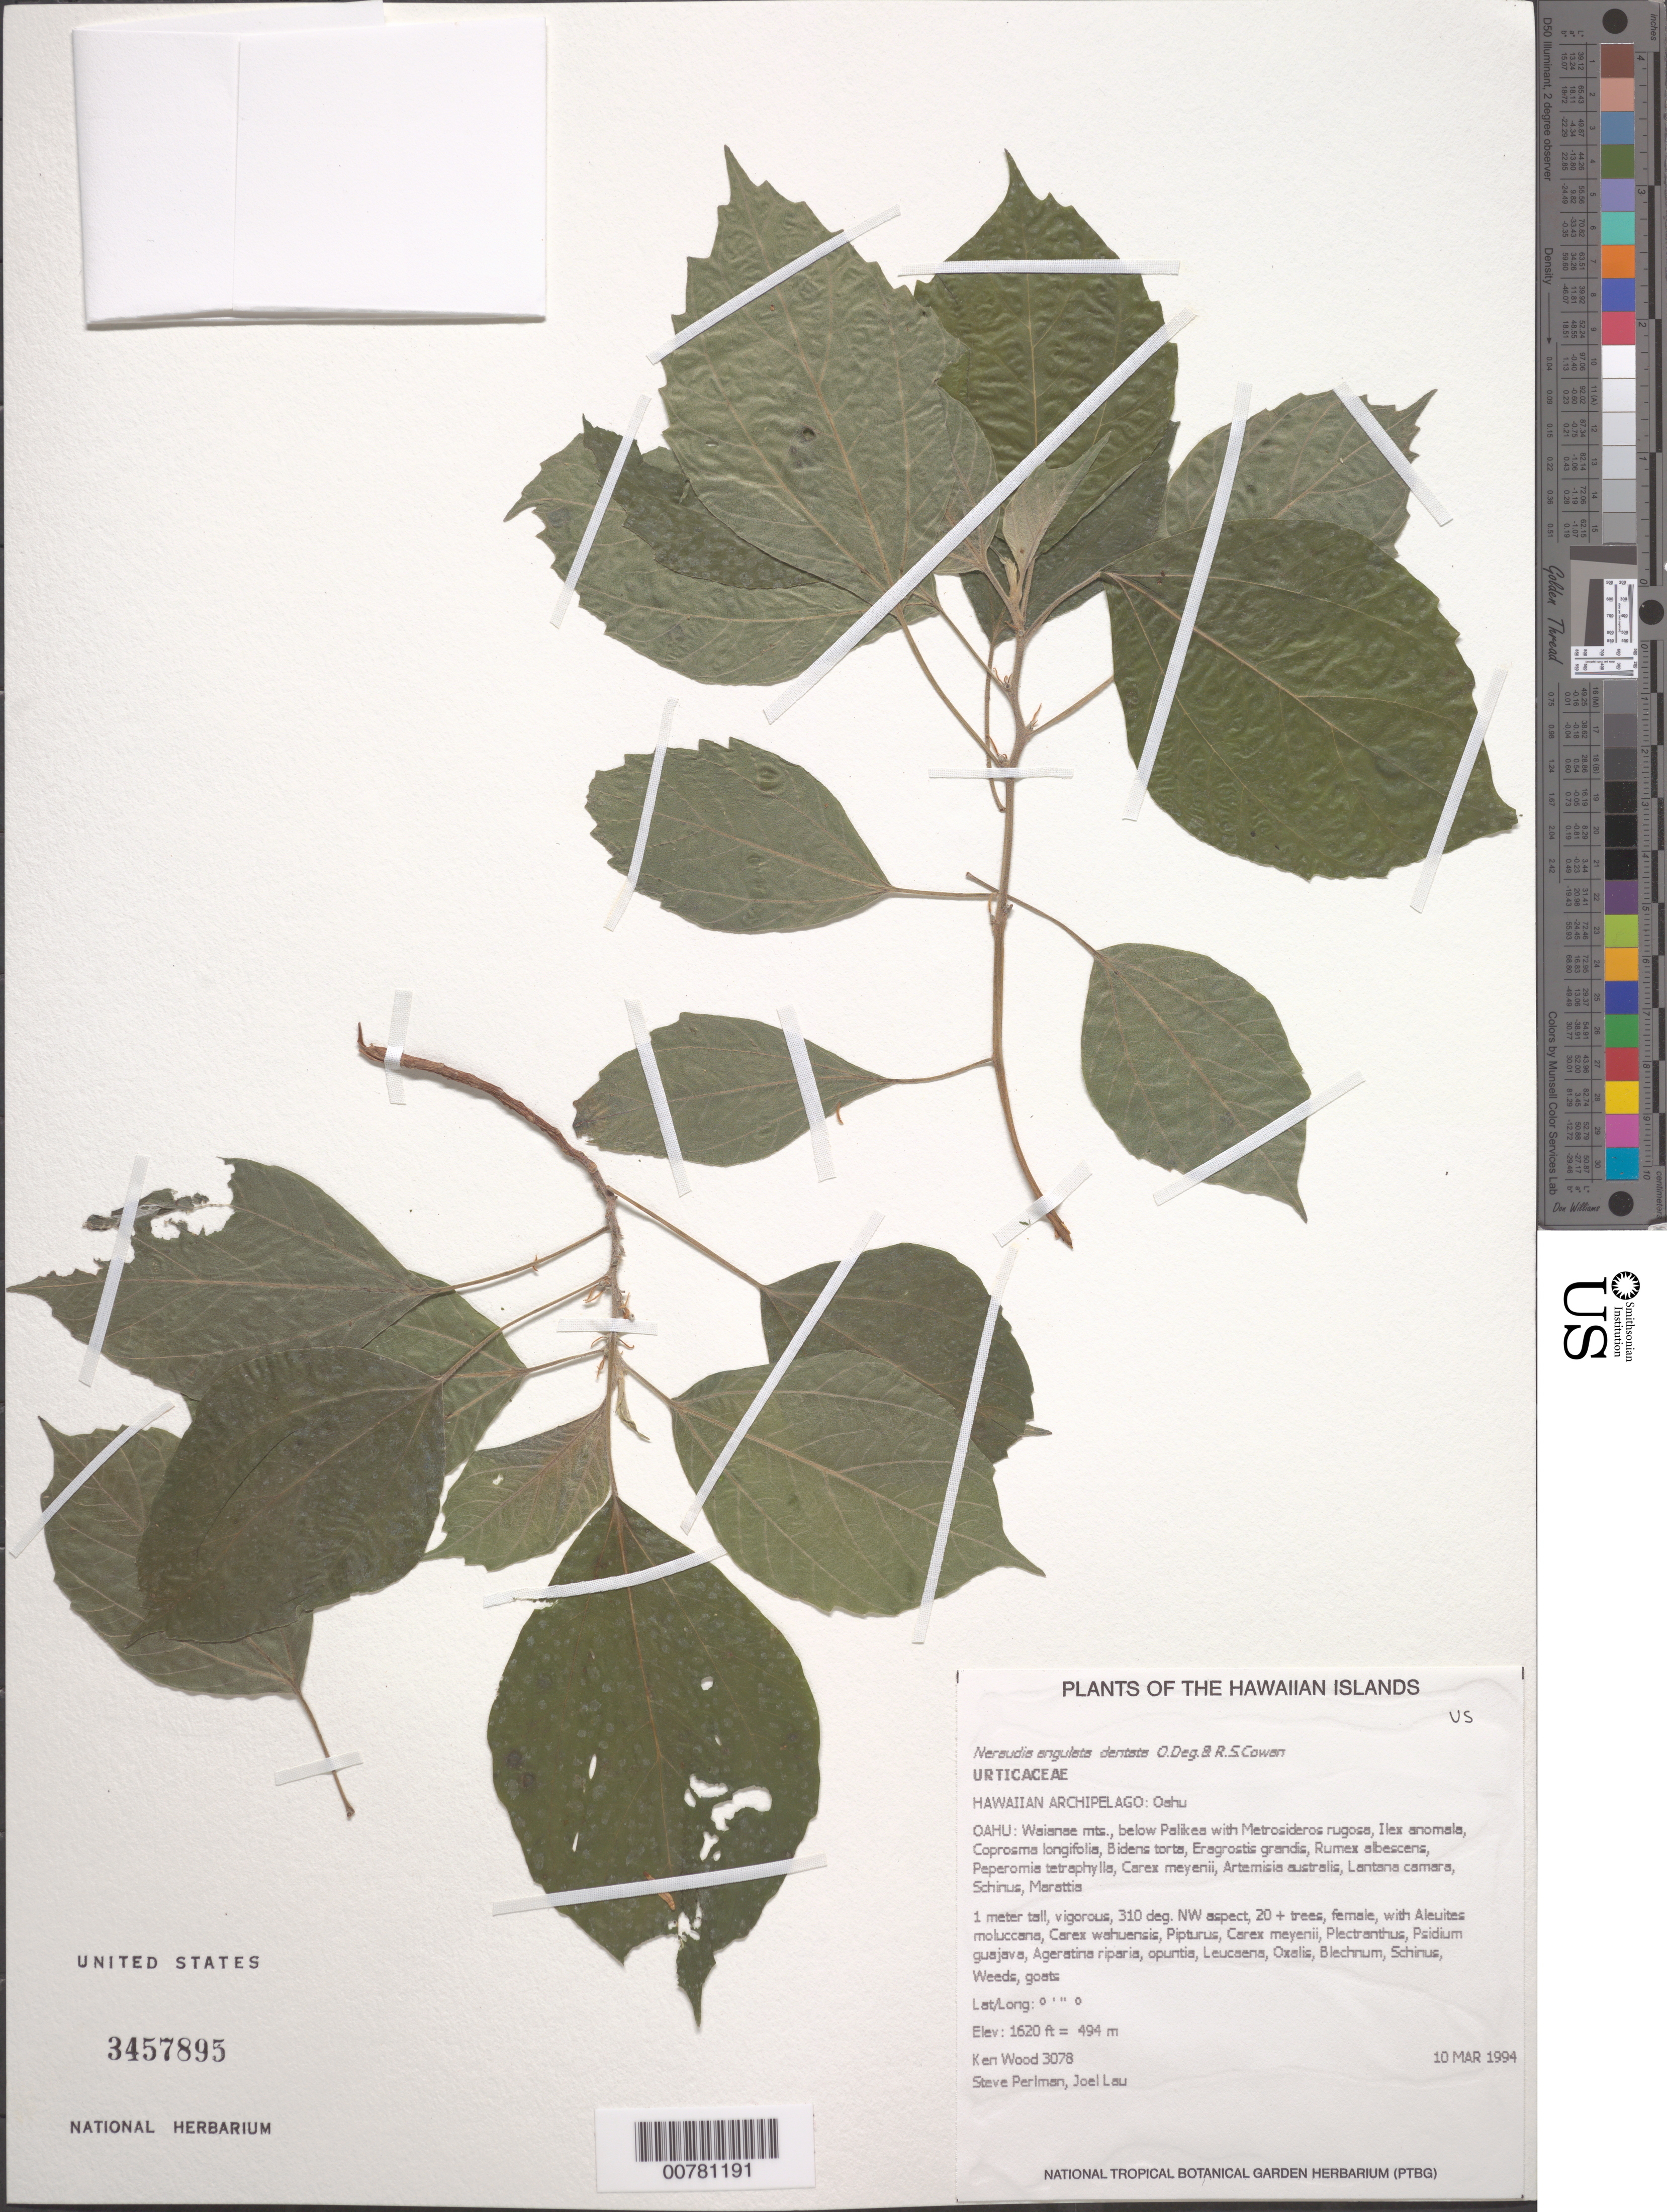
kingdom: Plantae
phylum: Tracheophyta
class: Magnoliopsida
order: Rosales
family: Urticaceae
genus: Neraudia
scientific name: Neraudia angulata var. dentata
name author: R.S. Cowan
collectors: K. R. Wood, S. P. Perlman & J. Lau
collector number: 3078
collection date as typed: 10 Mar 1994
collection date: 1994-03-10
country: United States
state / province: Hawaii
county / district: Honolulu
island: Oahu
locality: Waianae mountains, below Palikea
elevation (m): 494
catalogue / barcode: US 3457895